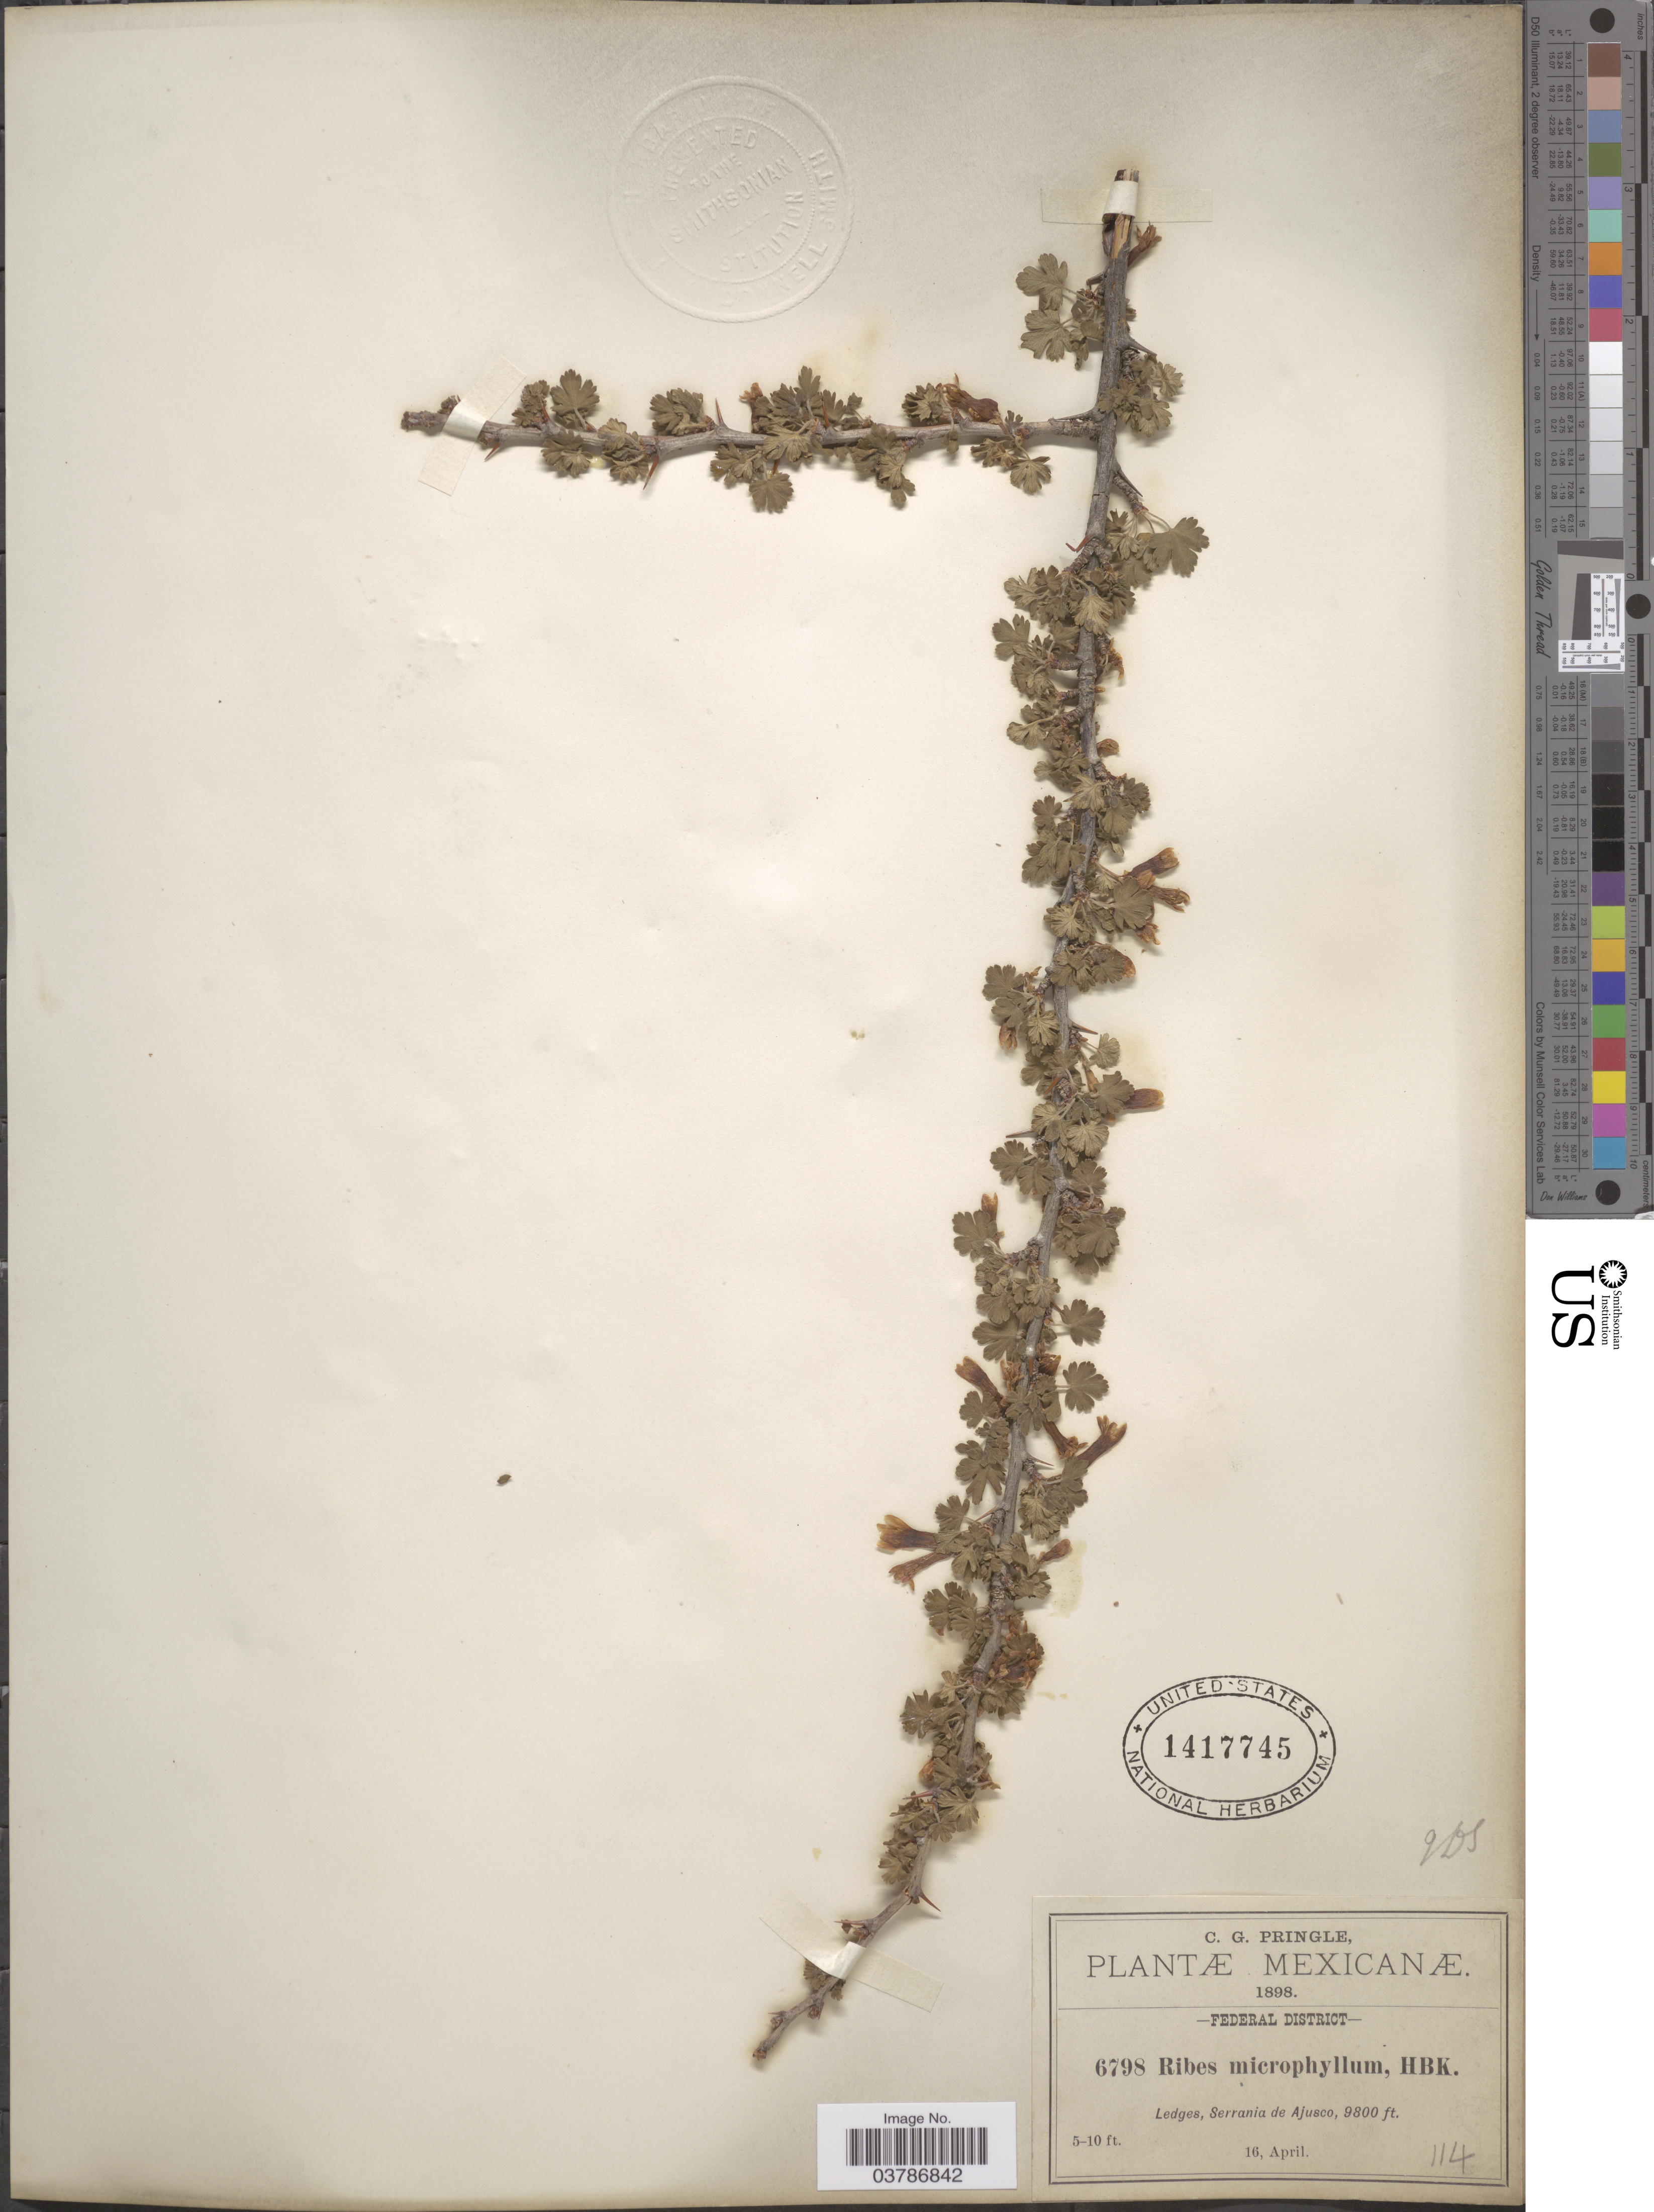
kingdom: Plantae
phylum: Tracheophyta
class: Magnoliopsida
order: Saxifragales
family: Grossulariaceae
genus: Ribes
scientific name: Ribes microphyllum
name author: Kunth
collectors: C. G. Pringle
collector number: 6798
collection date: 1898-04-16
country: Mexico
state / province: Distrito Federal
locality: Federal District. Ledges, Serrania de Ajusco.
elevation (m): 2987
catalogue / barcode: US 1417745